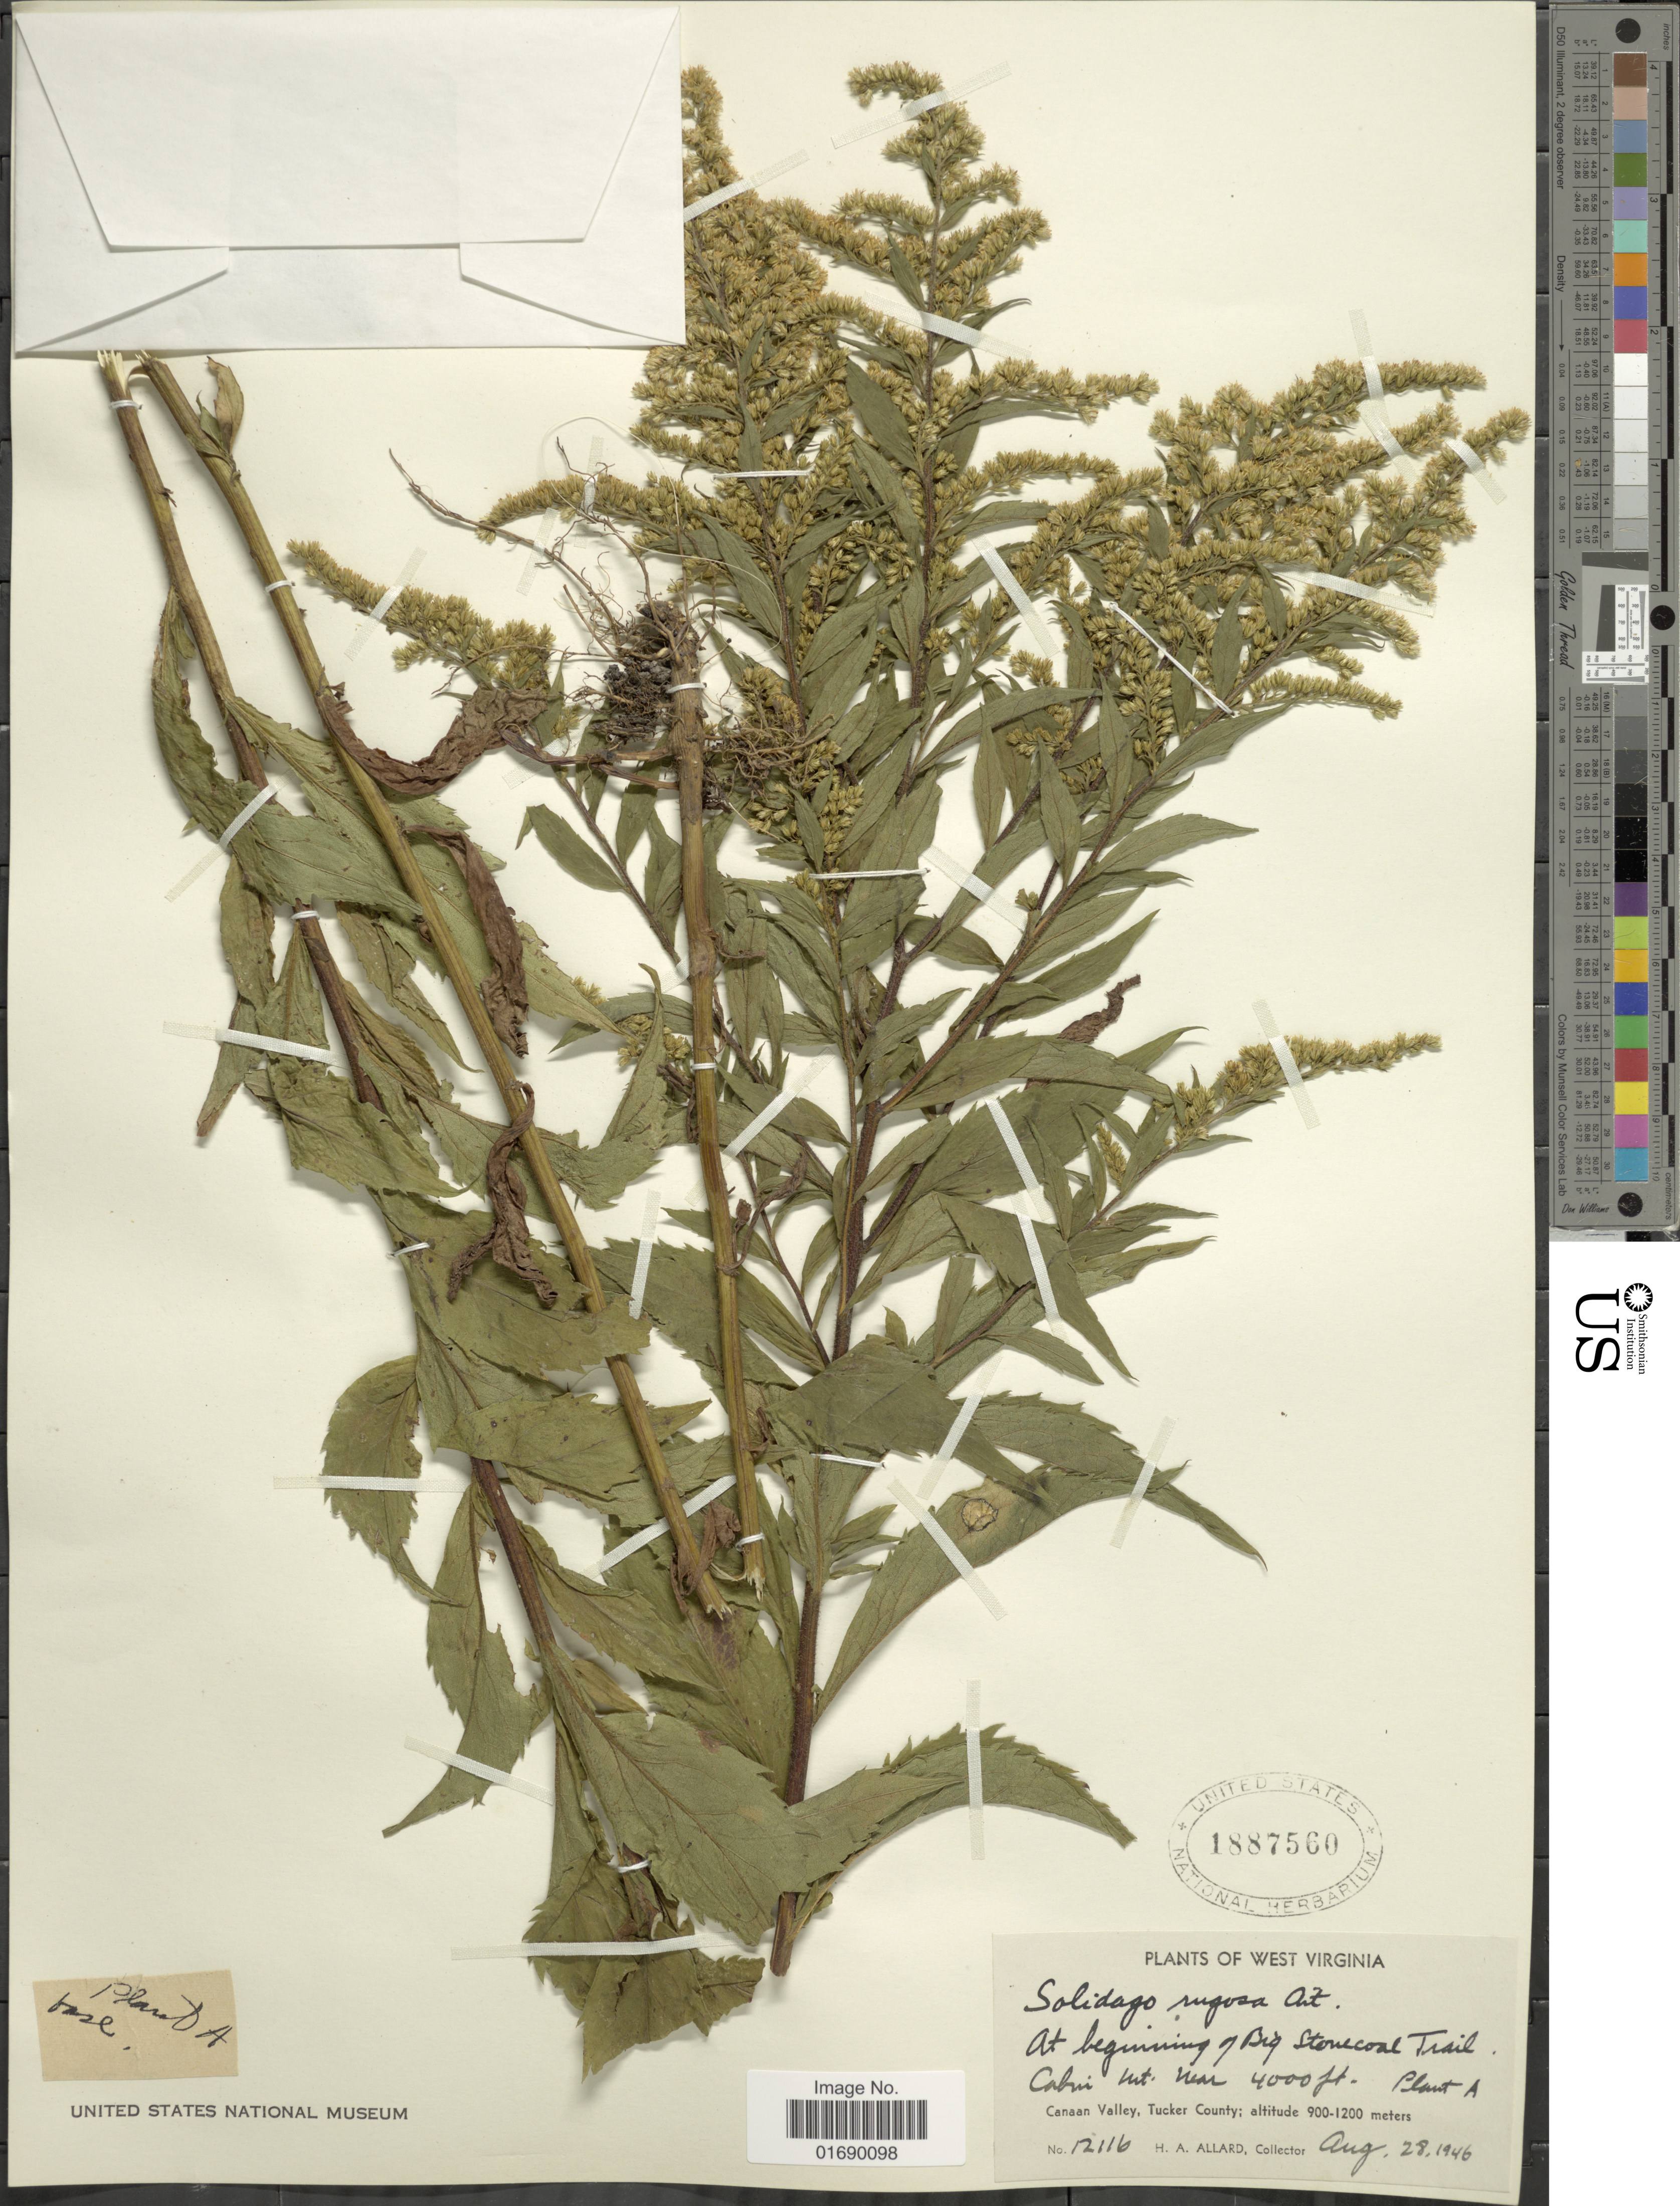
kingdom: Plantae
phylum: Tracheophyta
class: Magnoliopsida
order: Asterales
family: Asteraceae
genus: Solidago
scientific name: Solidago rugosa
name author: Mill.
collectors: H. A. Allard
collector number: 12116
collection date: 1946-08-28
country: United States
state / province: West Virginia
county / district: Tucker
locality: At beginning of Big Stonecoal Trail Cabin Mt near 4000 ft, Canaan Valley, Tucker County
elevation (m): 900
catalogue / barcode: US 1887560